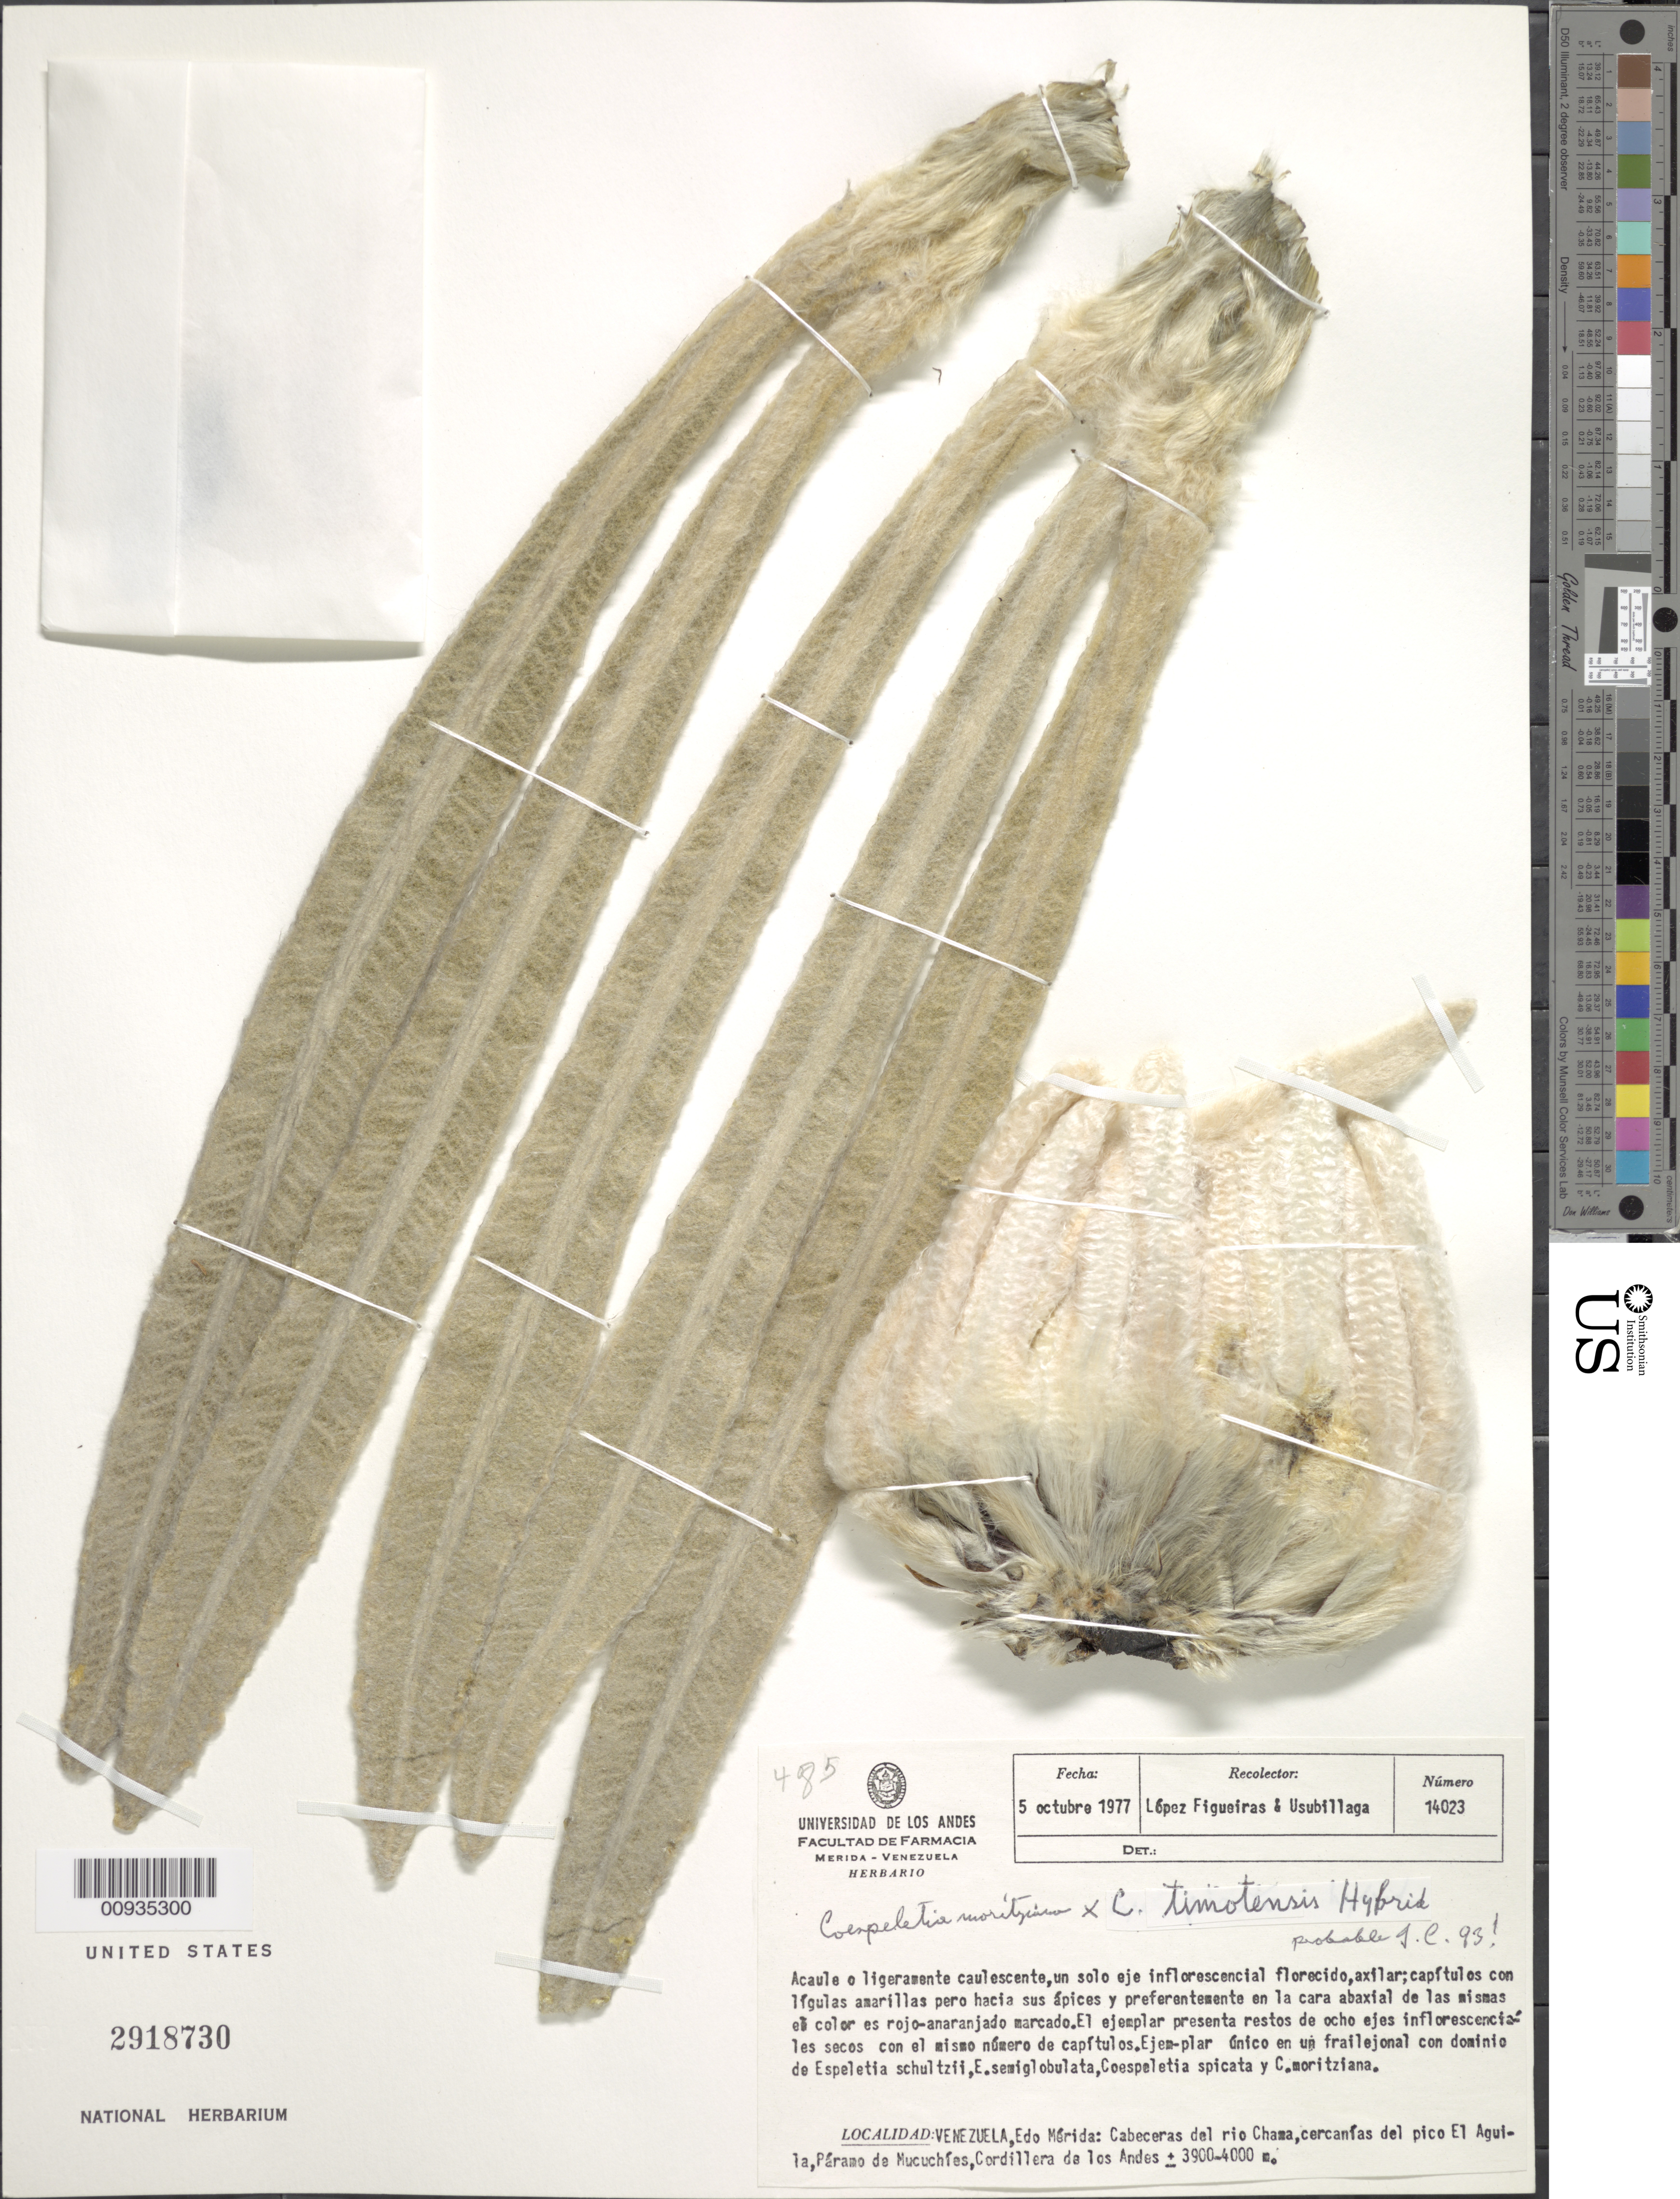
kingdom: Plantae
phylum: Tracheophyta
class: Magnoliopsida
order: Asterales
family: Asteraceae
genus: Coespeletia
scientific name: Coespeletia moritziana x C. timotensis (Cuatrec.) Cuatrec.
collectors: M. López Figueiras & -- Usubillaga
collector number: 14023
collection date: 1977-10-05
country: Venezuela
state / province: Mérida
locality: Cabeceras del rio Chama, cercanias del pico El Aguila, Paramo de Mucuchies, Cordillera de los Andes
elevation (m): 3900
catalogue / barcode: US 2918730